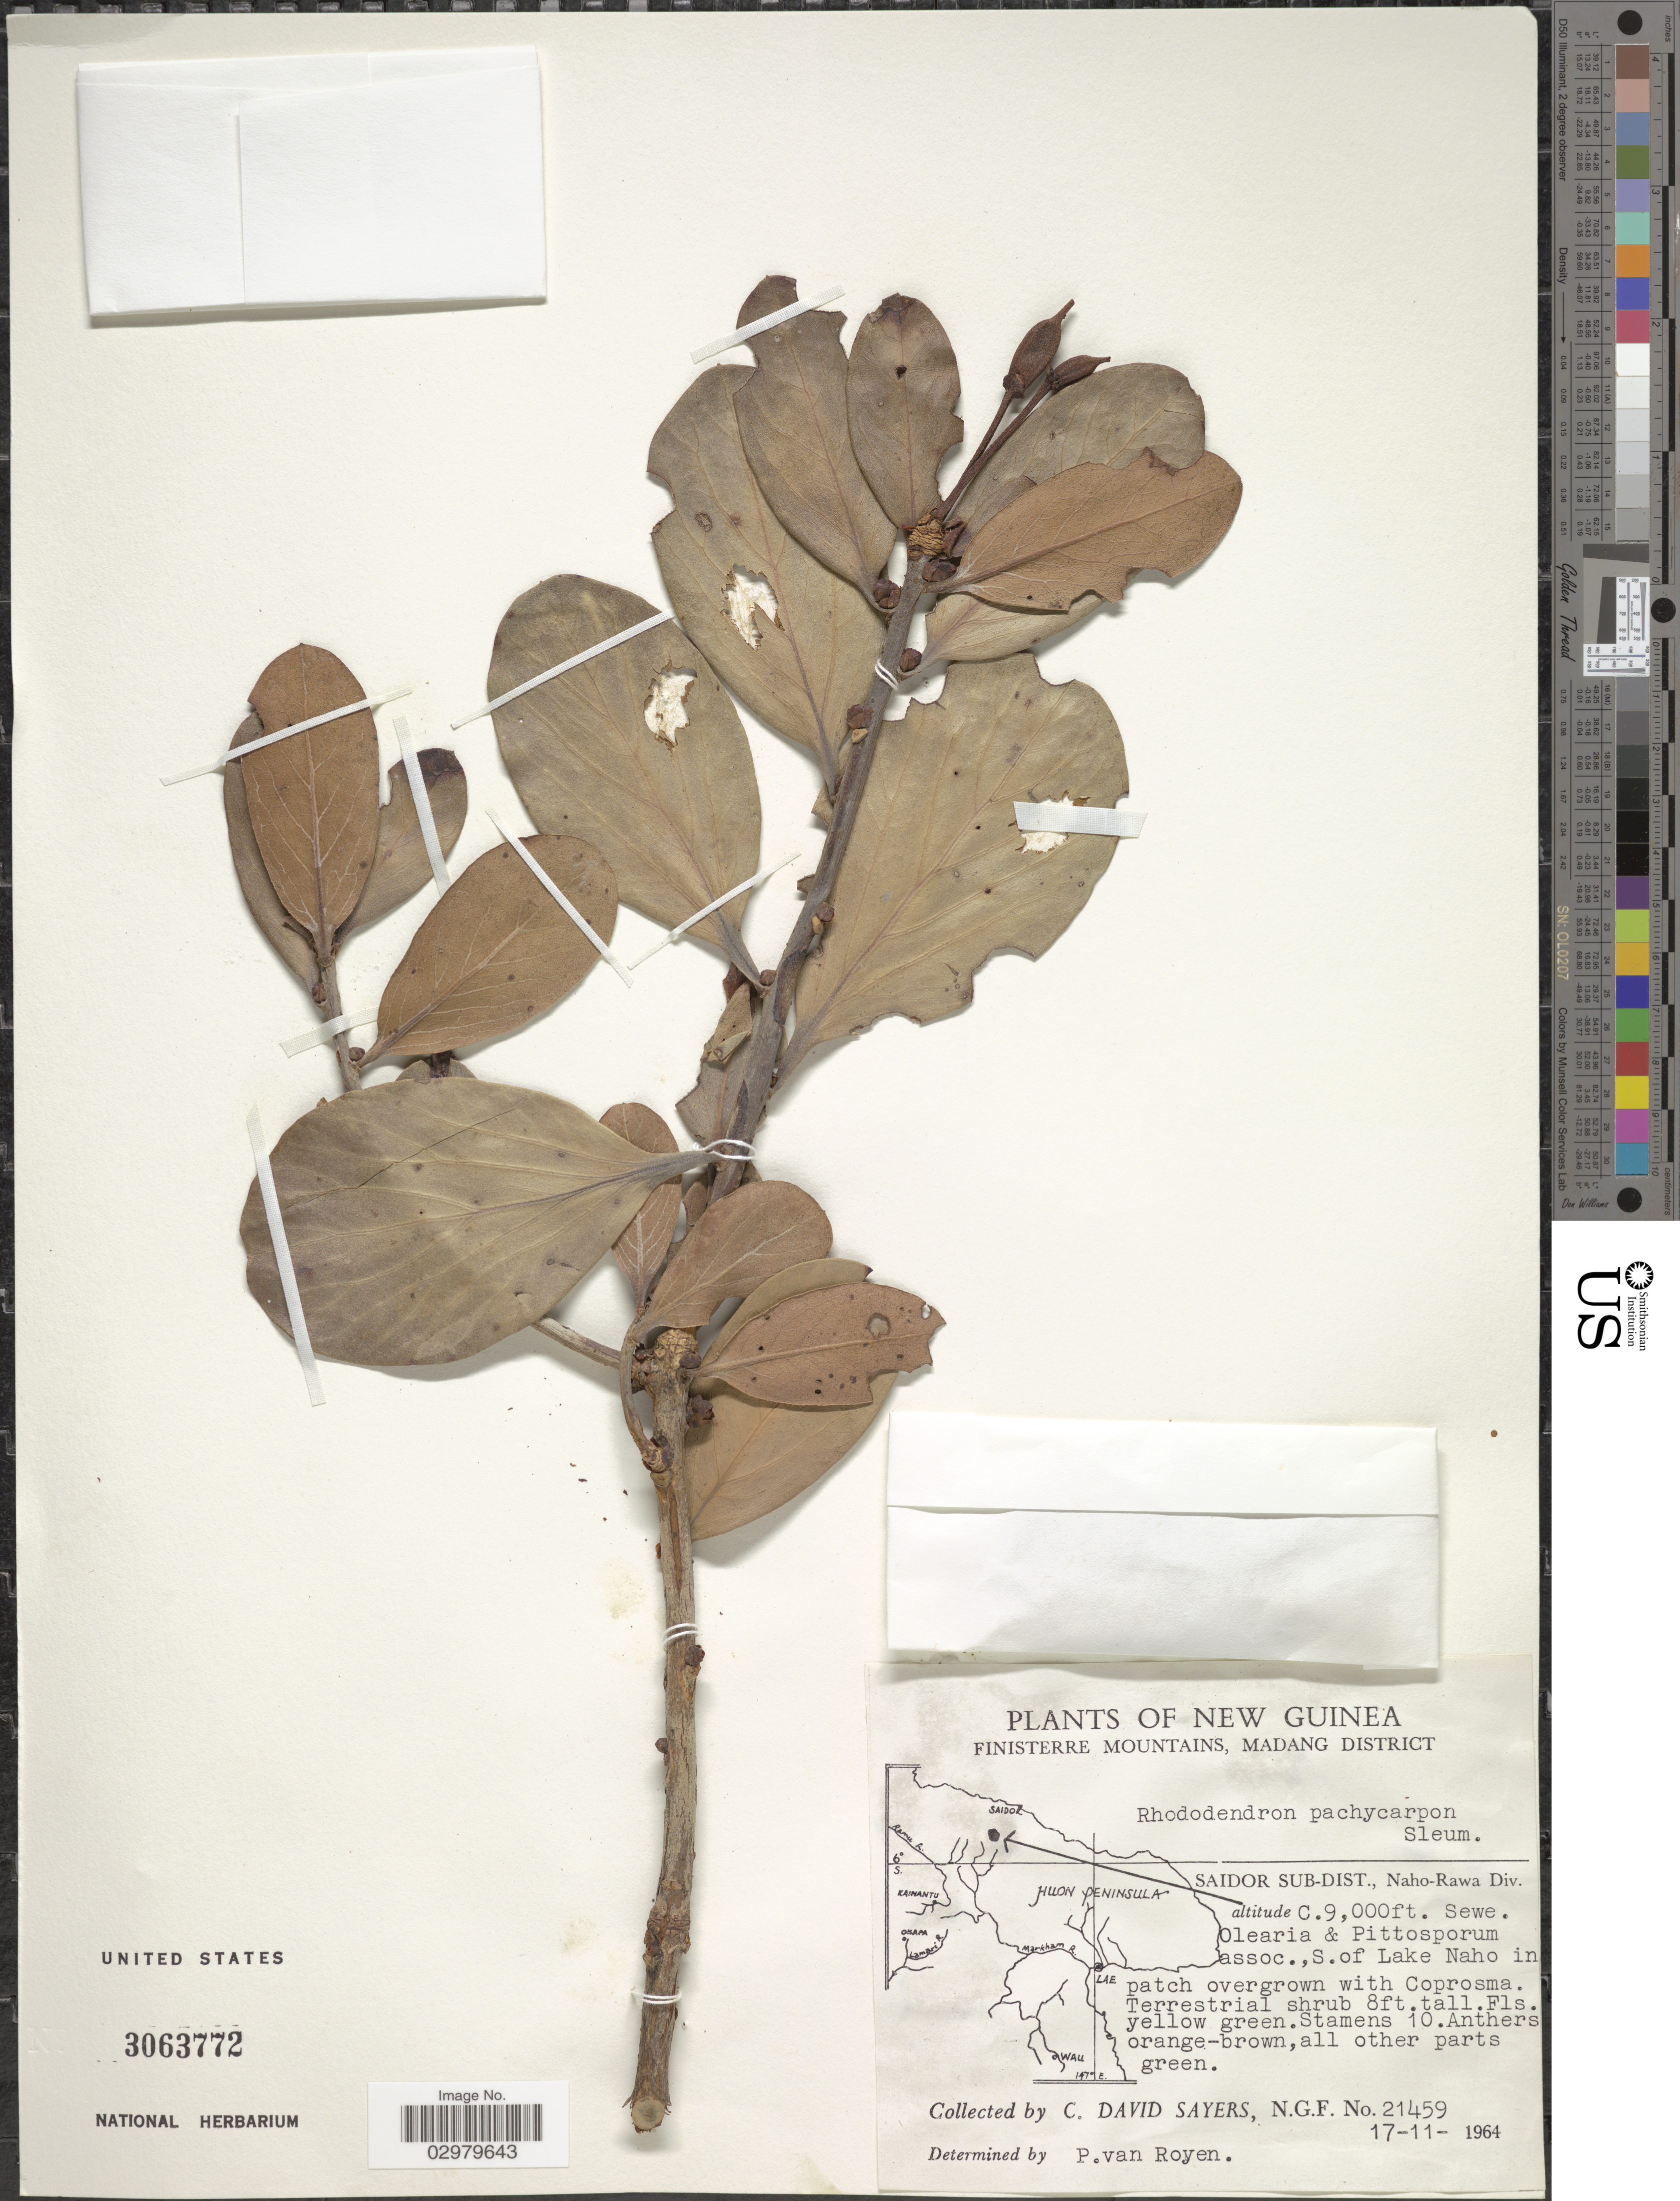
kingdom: Plantae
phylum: Tracheophyta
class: Magnoliopsida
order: Ericales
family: Ericaceae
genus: Rhododendron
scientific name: Rhododendron pachycarpon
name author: Sleumer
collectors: C. Sayers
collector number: N.G.F. 21459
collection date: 1964-11-17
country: Papua New Guinea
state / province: Madang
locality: New Guinea. Finisterre Mountains, Madang District. Saidor Sub-dist., Naho-Rawa Div. S. of Lake Naho.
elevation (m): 2743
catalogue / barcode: US 3063772